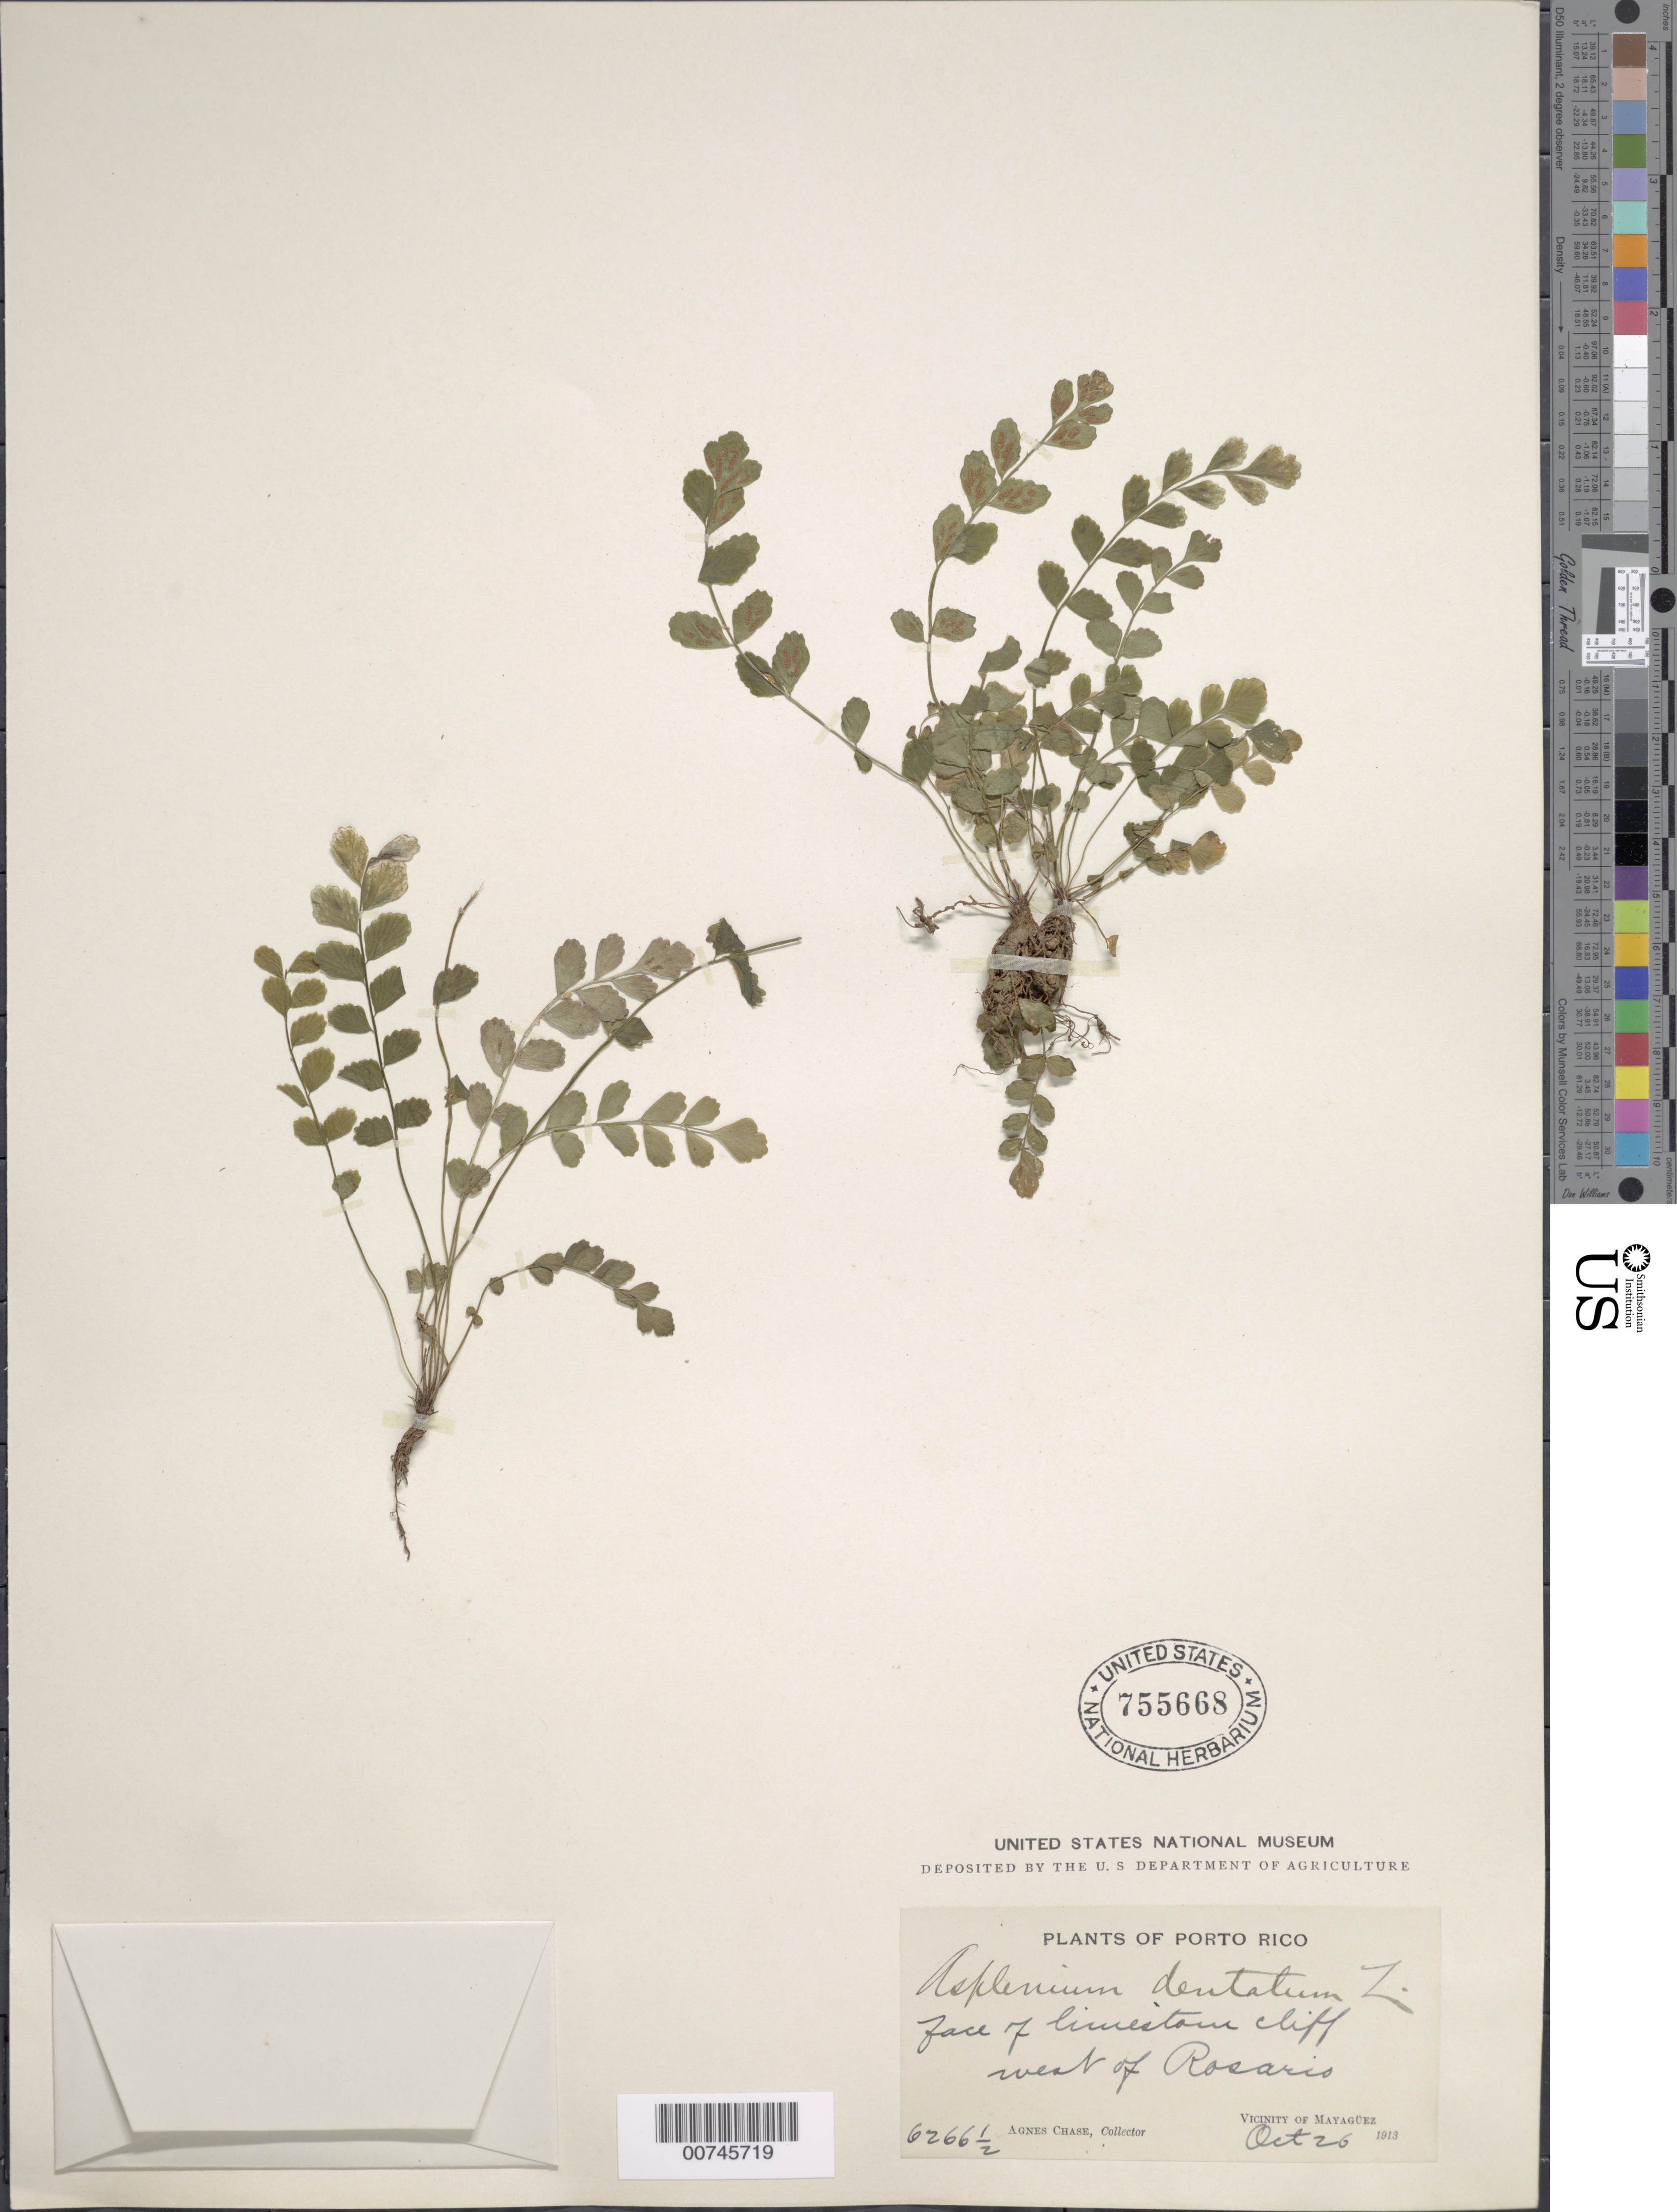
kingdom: Plantae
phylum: Tracheophyta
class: Polypodiopsida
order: Polypodiales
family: Aspleniaceae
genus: Asplenium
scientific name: Asplenium trichomanes-dentatum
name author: L.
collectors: A. Chase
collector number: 6266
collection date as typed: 26 Oct 1913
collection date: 1913-10-26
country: Puerto Rico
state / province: Mayagüez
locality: Vicinity of Mayaguez, west of Rosario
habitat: Face of limestone cliff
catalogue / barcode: US 755668